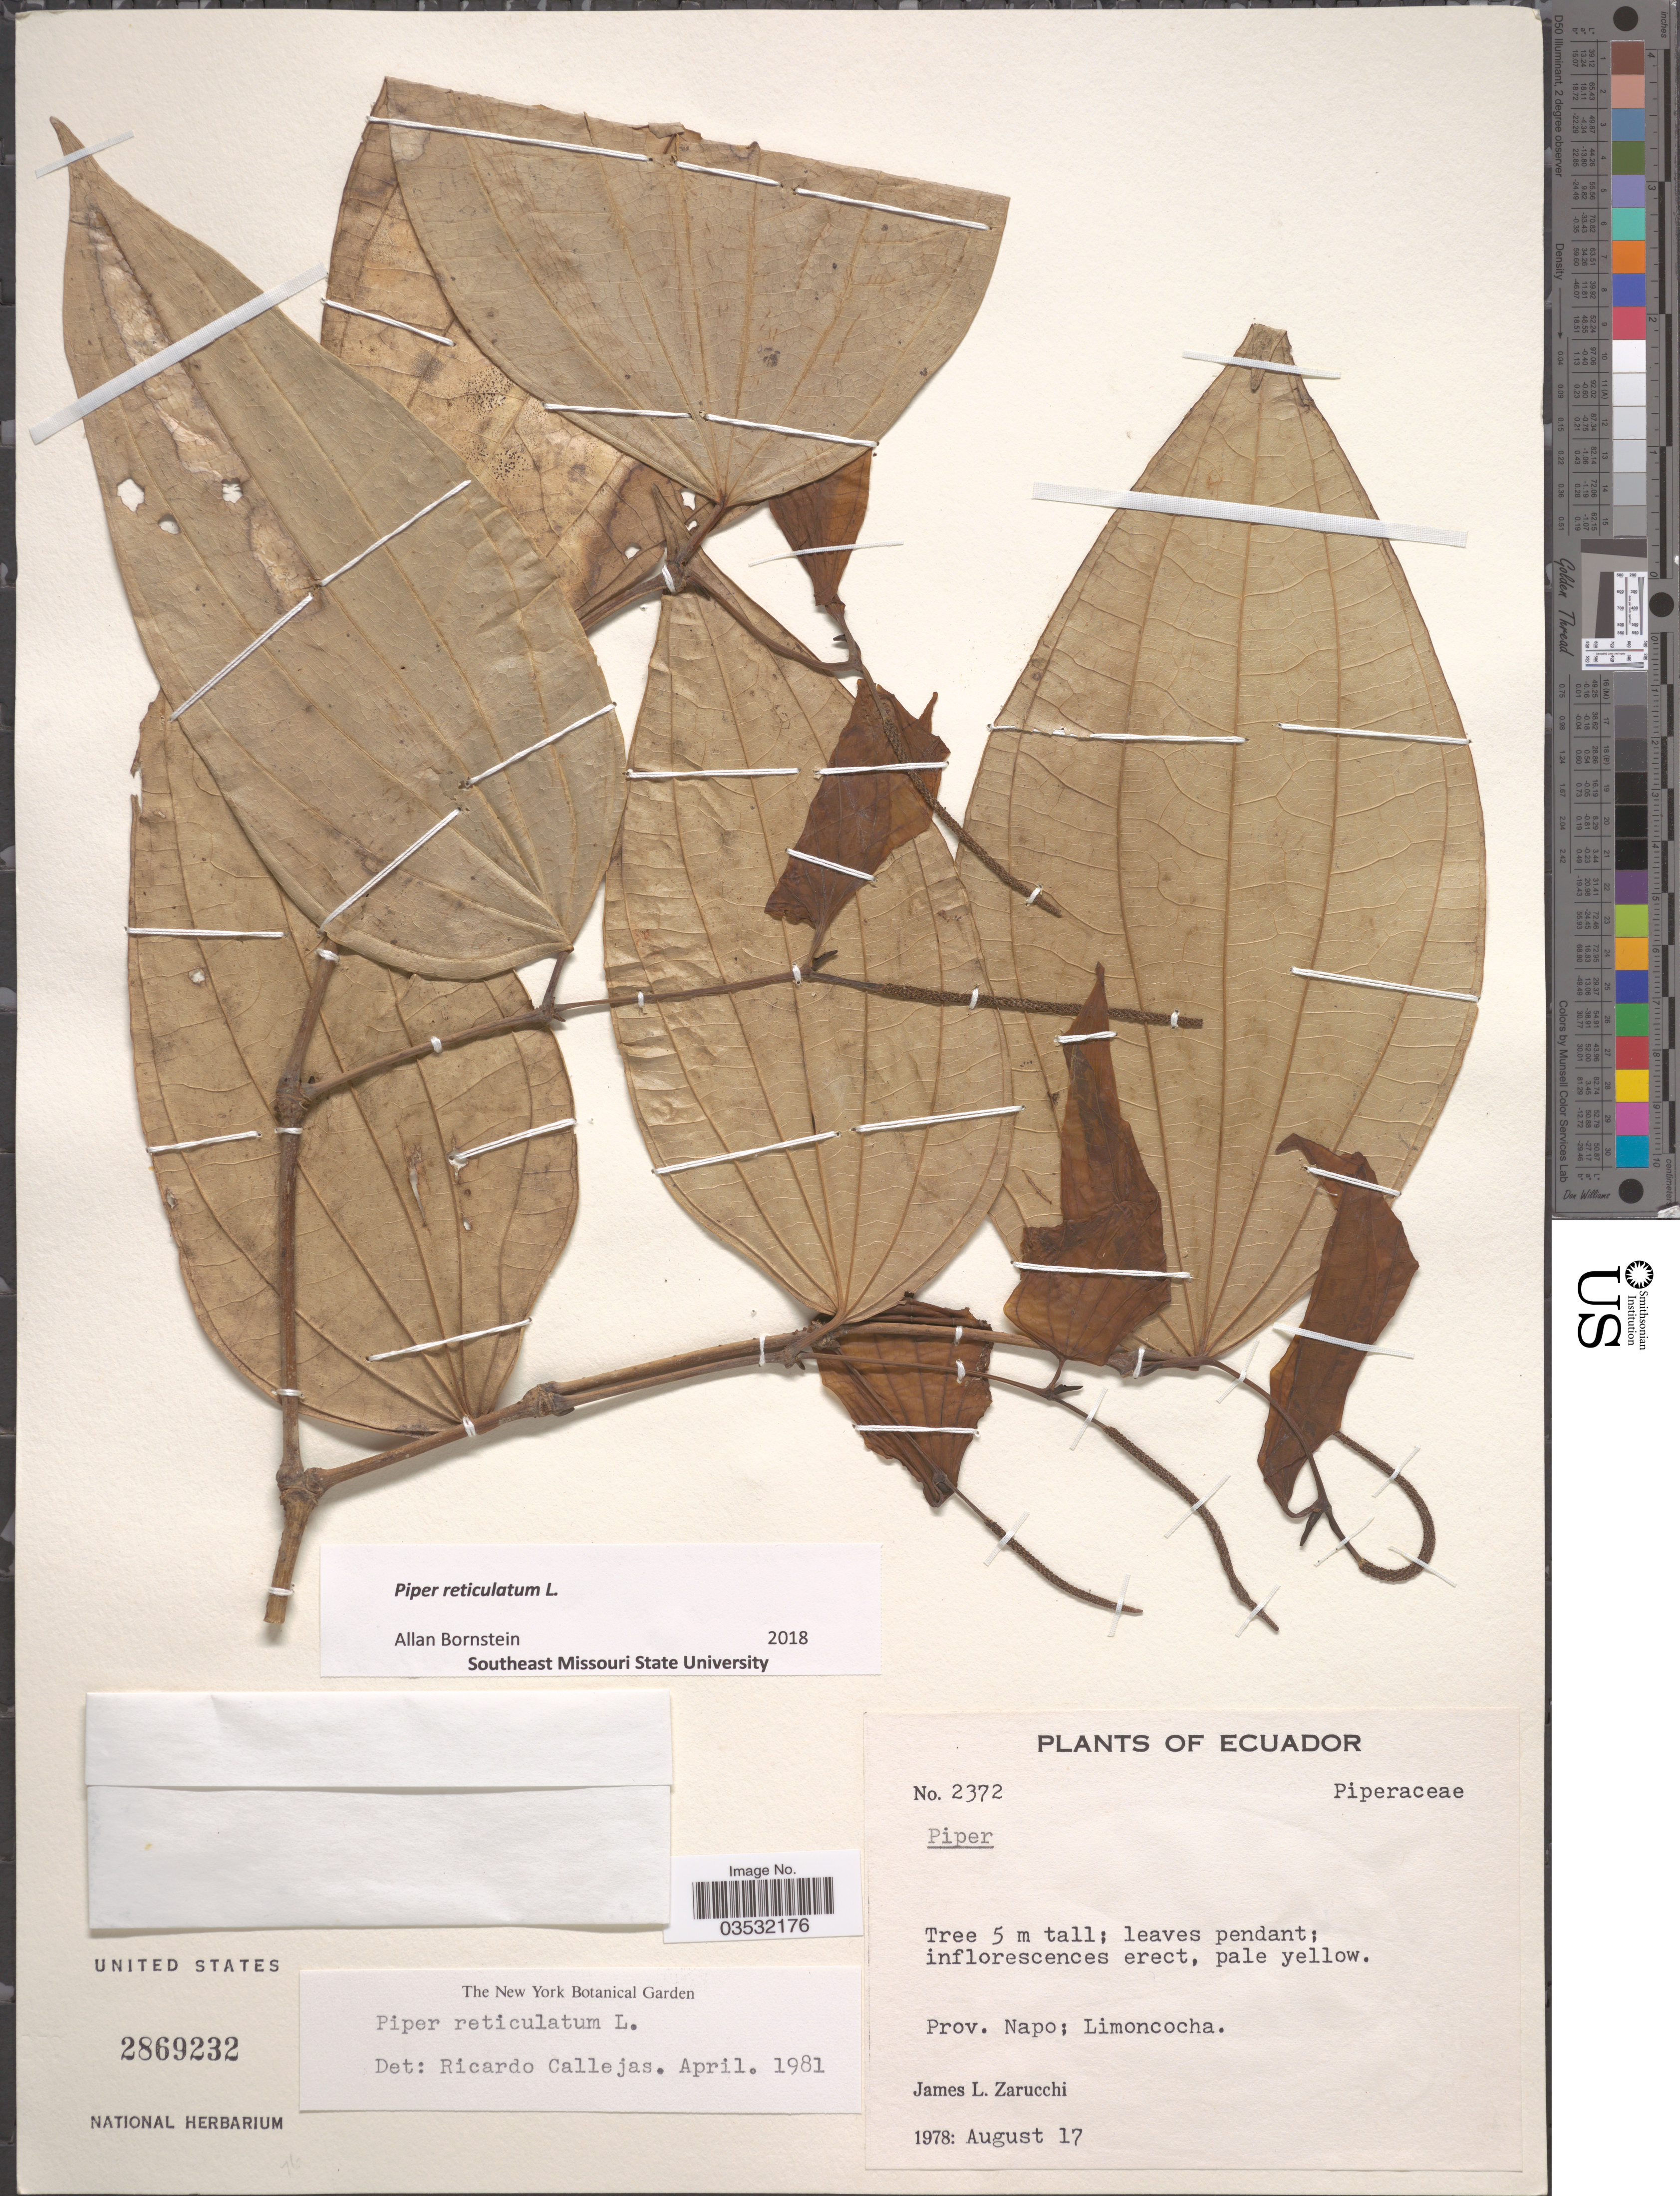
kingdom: Plantae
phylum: Tracheophyta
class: Magnoliopsida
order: Piperales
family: Piperaceae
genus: Piper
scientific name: Piper reticulatum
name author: L.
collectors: J. L. Zarucchi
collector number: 2372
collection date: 1978-08-17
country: Ecuador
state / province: Napo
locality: Limoncocha.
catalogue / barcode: US 2869232